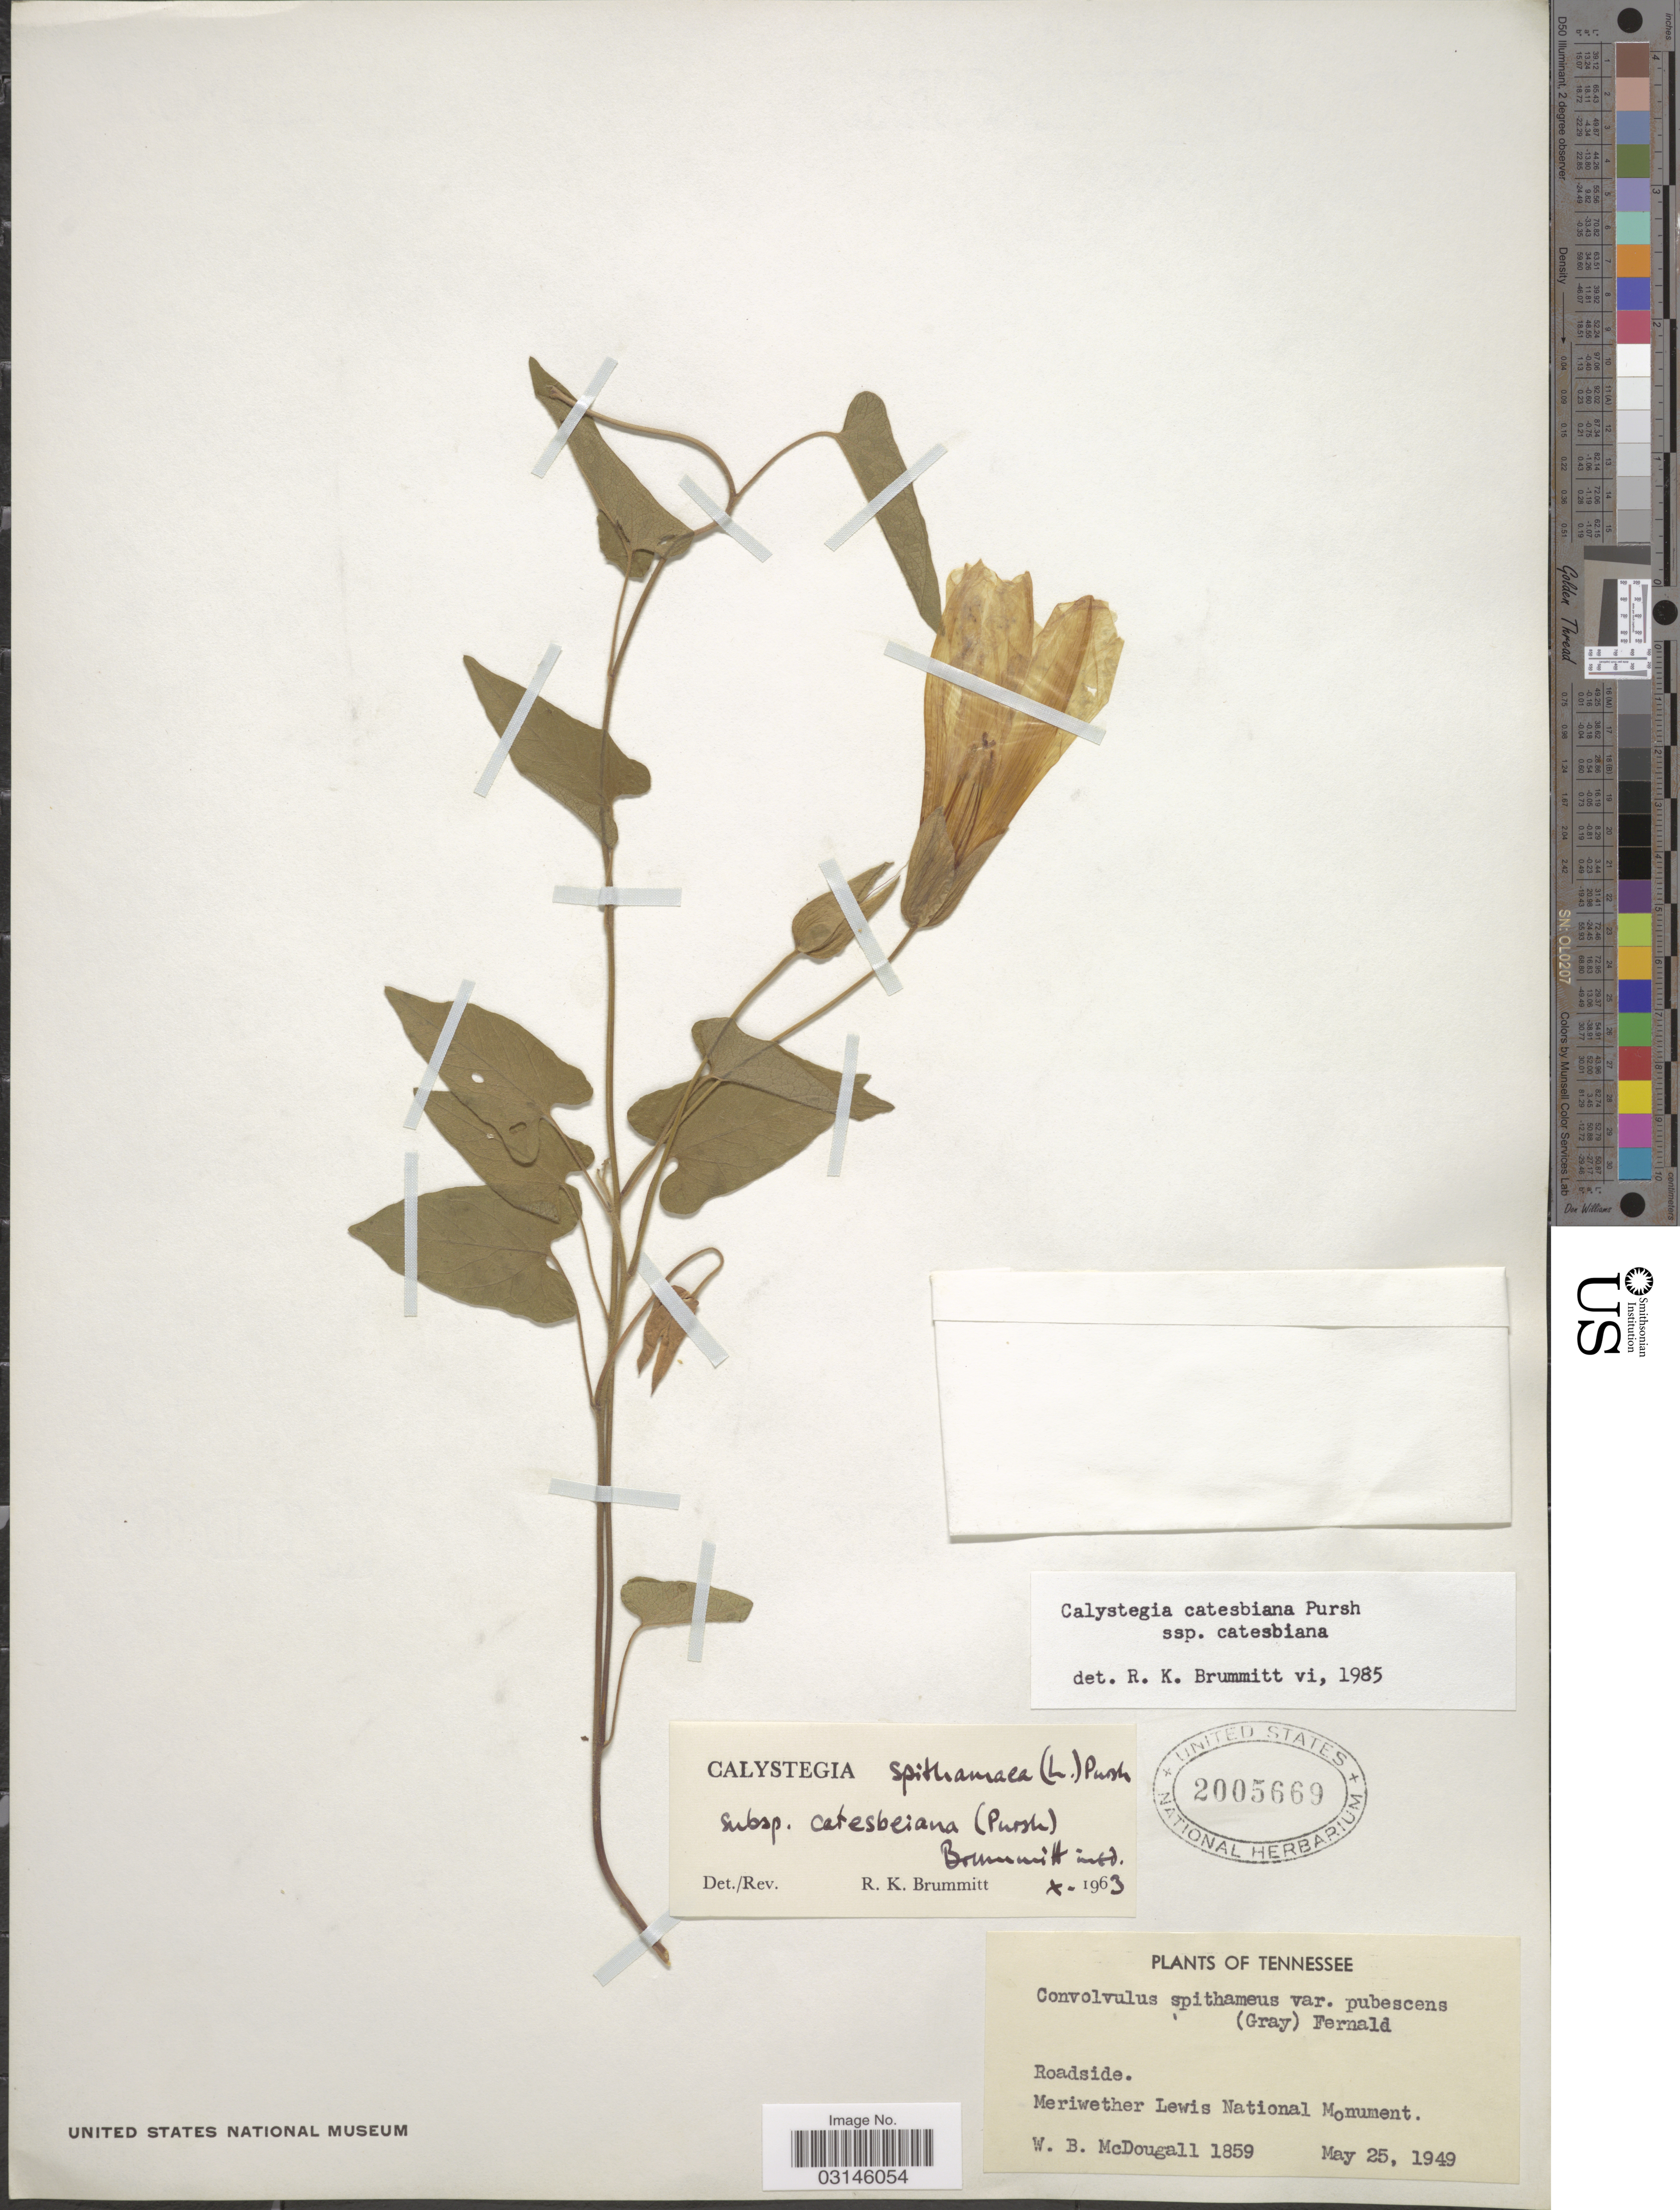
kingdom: Plantae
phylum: Tracheophyta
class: Magnoliopsida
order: Solanales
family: Convolvulaceae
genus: Calystegia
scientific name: Calystegia catesbeiana subsp. catesbeiana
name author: Brummitt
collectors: W. B. McDougall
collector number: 1859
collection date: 1949-05-25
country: United States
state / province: Tennessee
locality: Meriwether Lewis National Monument.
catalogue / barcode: US 2005669